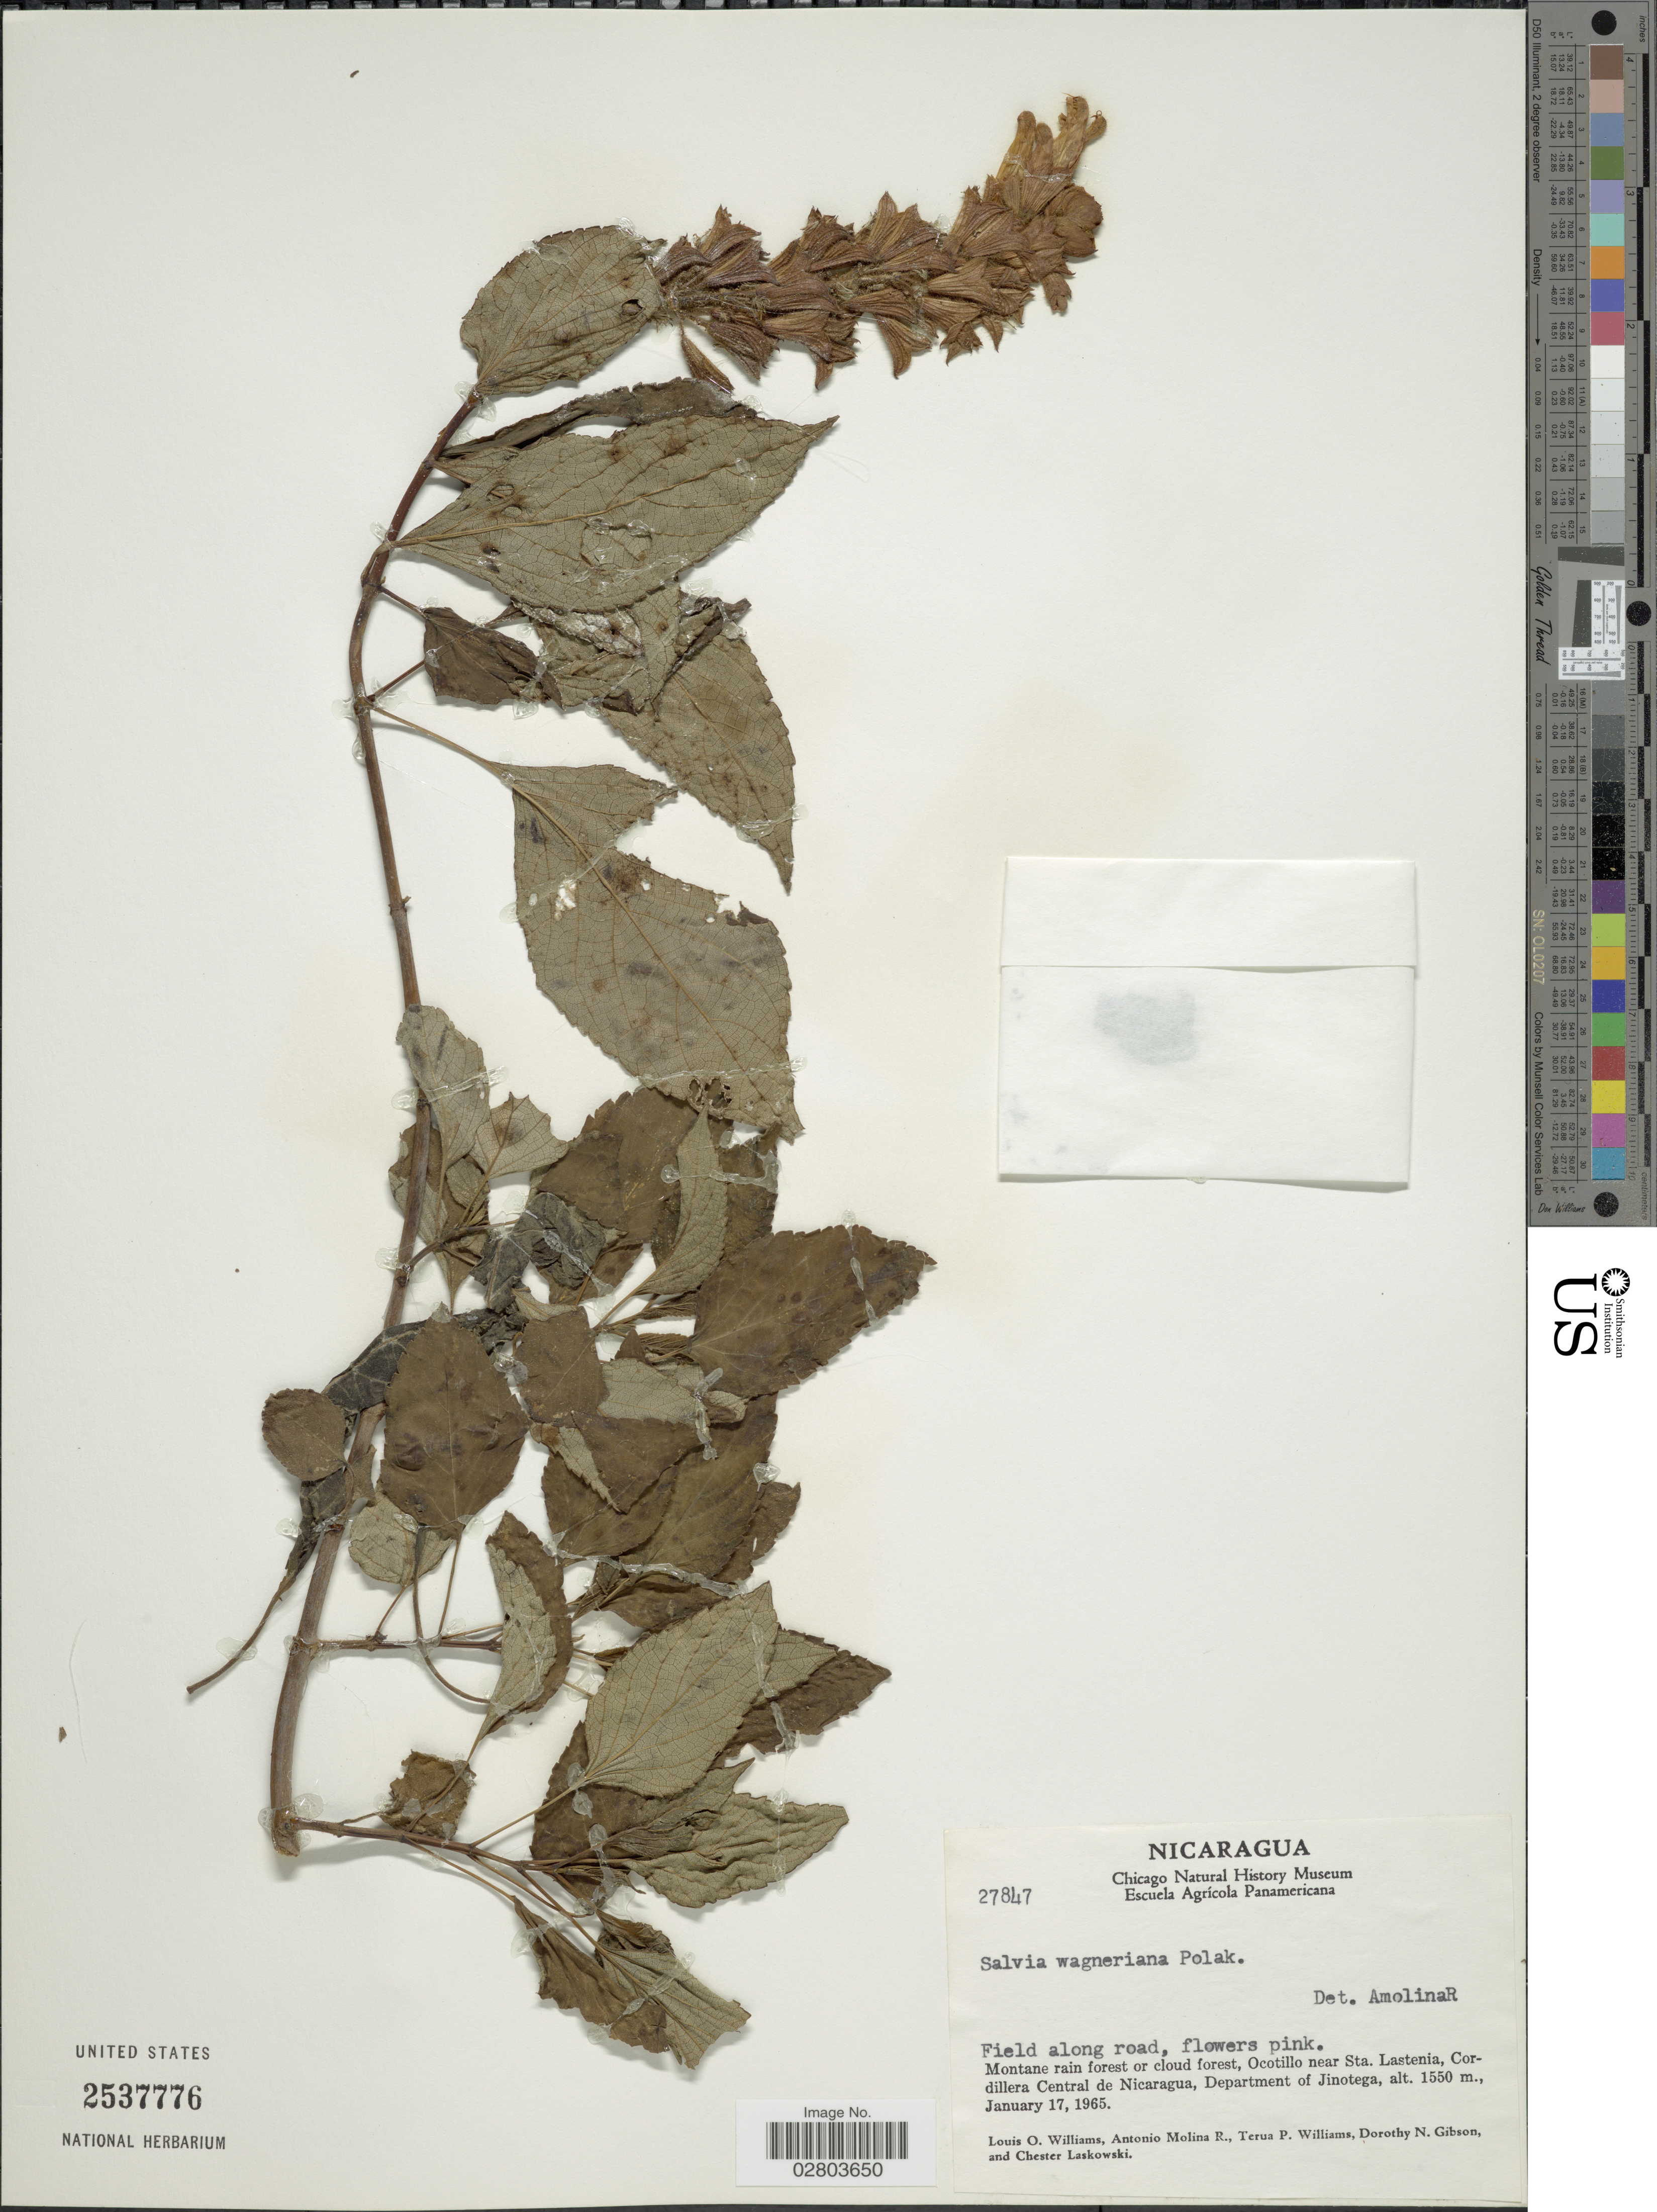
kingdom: Plantae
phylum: Tracheophyta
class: Magnoliopsida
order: Lamiales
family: Lamiaceae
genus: Salvia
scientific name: Salvia wagneriana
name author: Pol.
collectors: L. O. Williams, A. Molina R., T. Williams, D. N. Gibson & C. Laskowski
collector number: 27847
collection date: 1965-01-17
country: Nicaragua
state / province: Jinotega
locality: Montane rain forest or cloud forest, Ocotillo near Sta. Lastenia, Cordillera Central de Nicaragua, Department of Jinotega.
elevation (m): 1550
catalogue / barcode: US 2537776